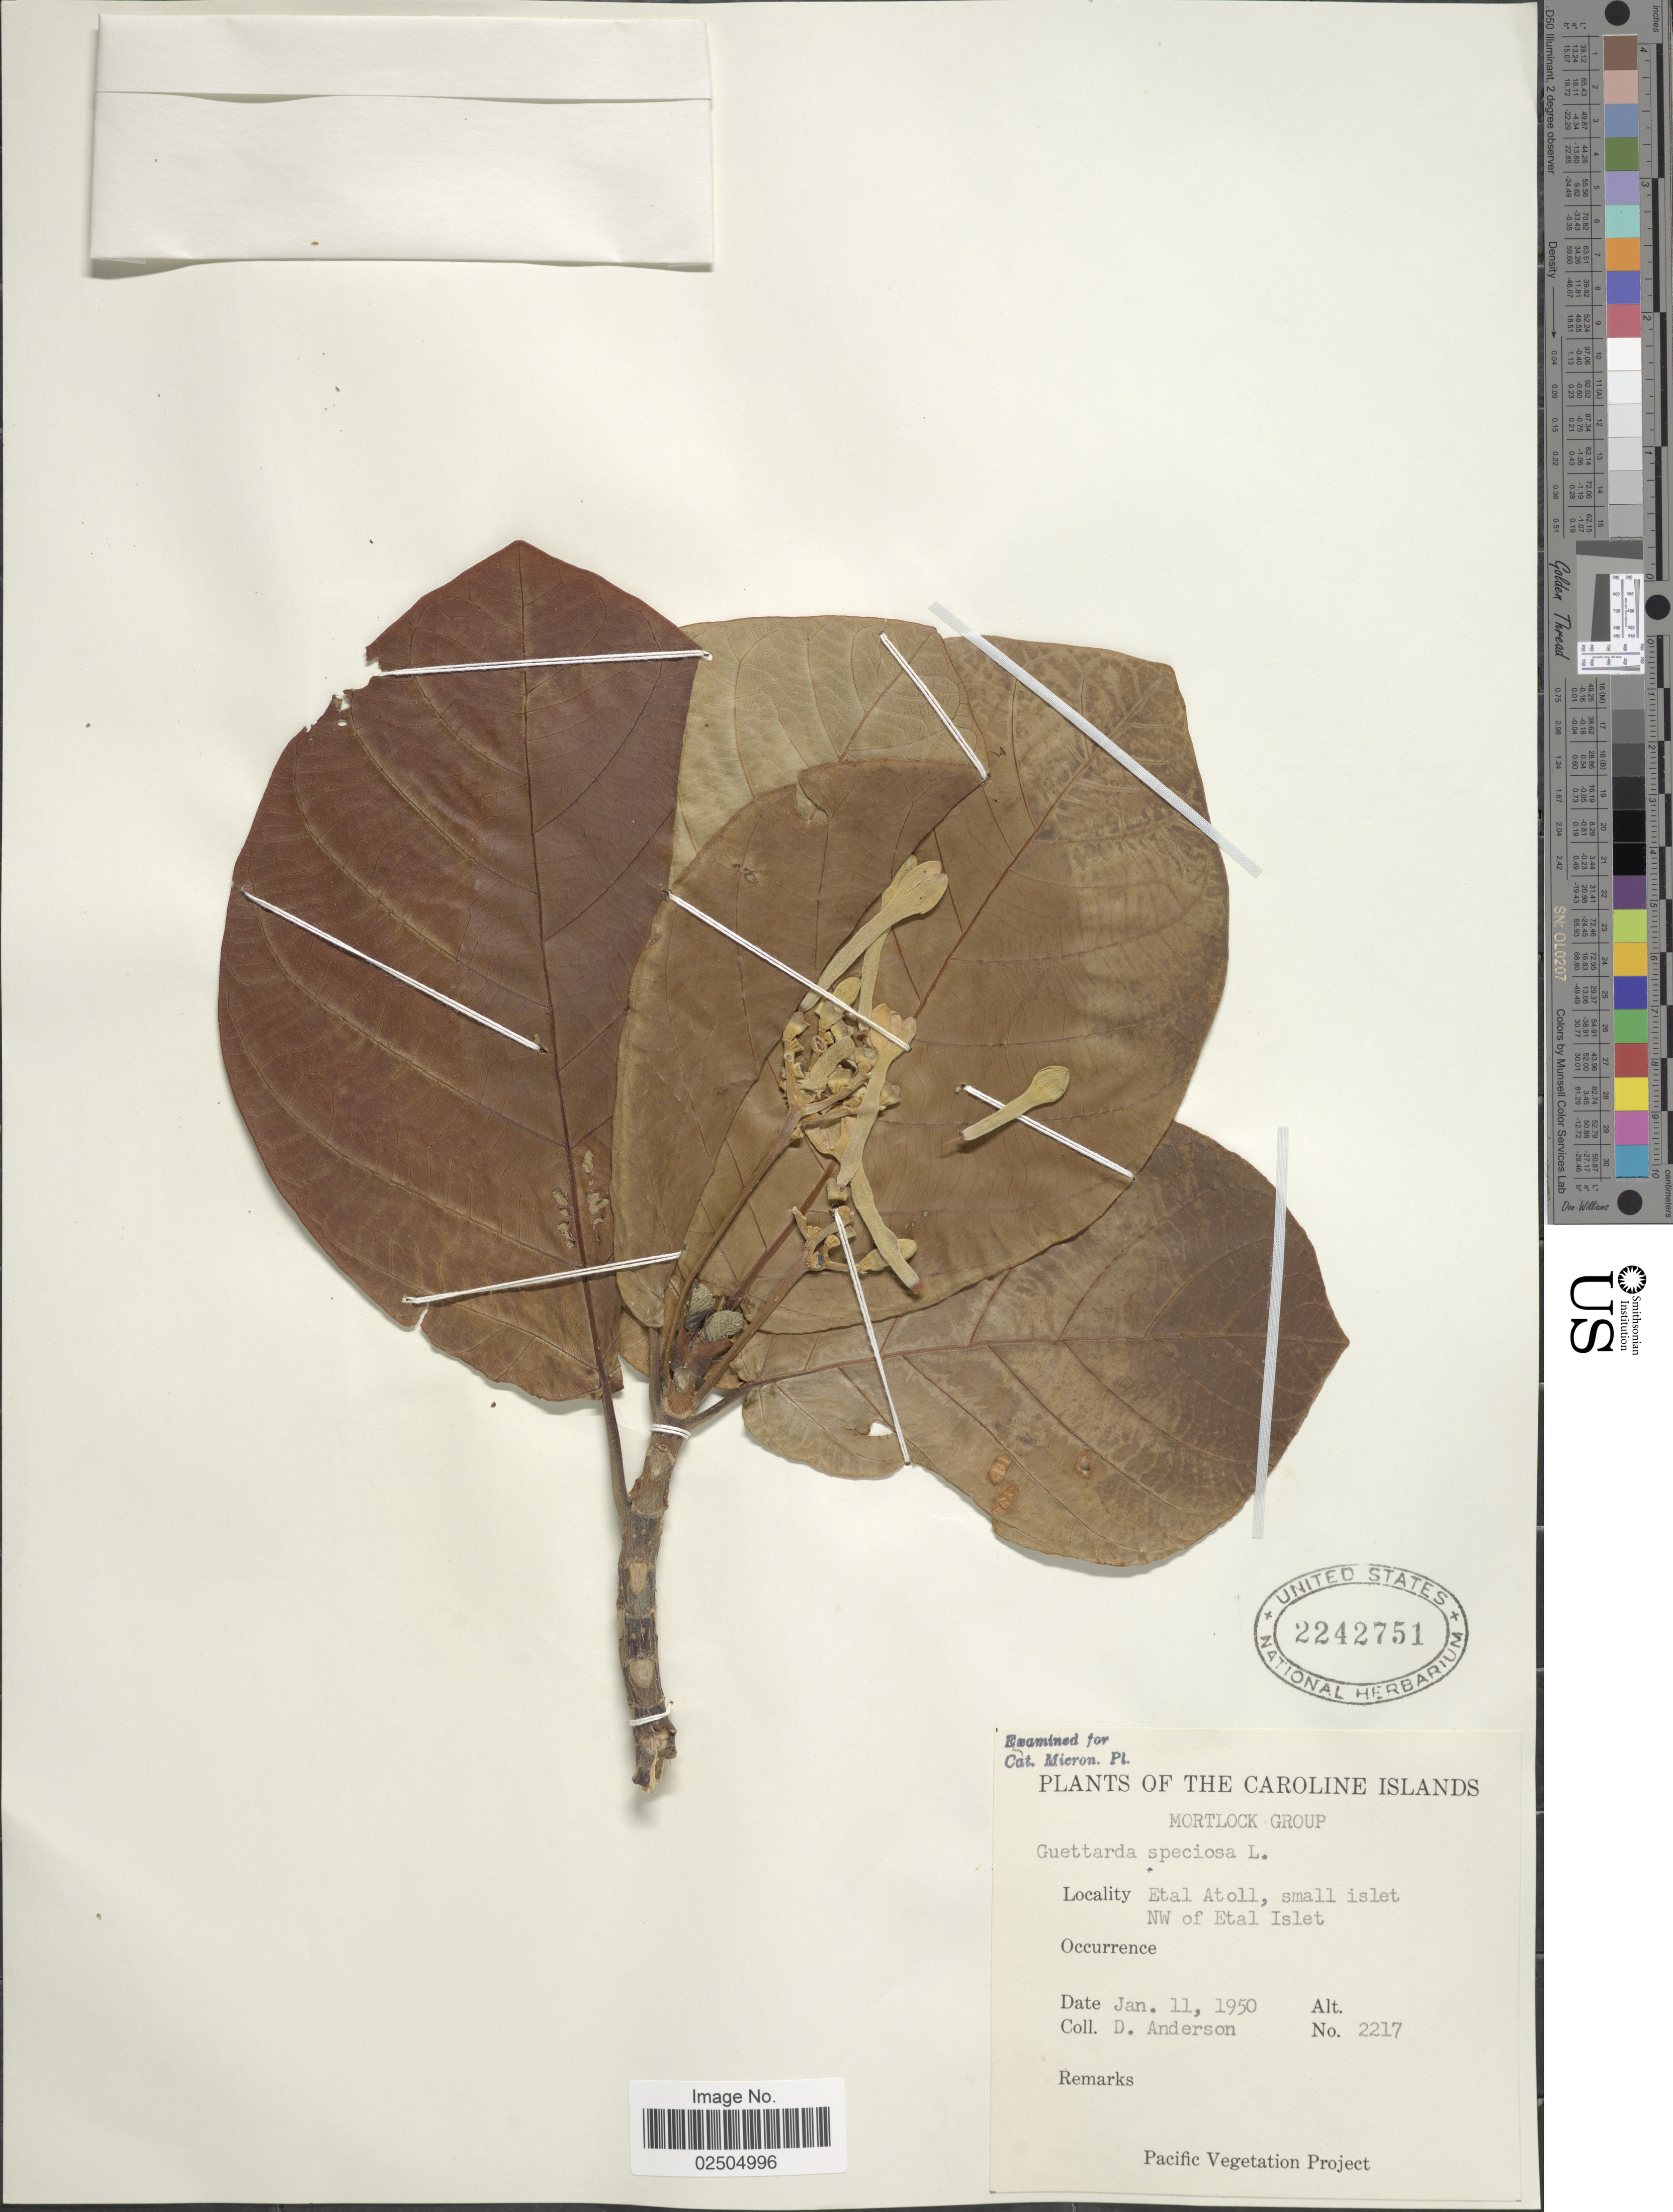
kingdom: Plantae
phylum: Tracheophyta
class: Magnoliopsida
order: Gentianales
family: Rubiaceae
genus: Guettarda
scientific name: Guettarda speciosa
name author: L.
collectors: D. Anderson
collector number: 2217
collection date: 1950-01-11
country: Micronesia, Federated States of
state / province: Truk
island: Etal Atoll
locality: Mortlock Group, Etal Atoll, small Islet, NW of Etal Islet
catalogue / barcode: US 2242751